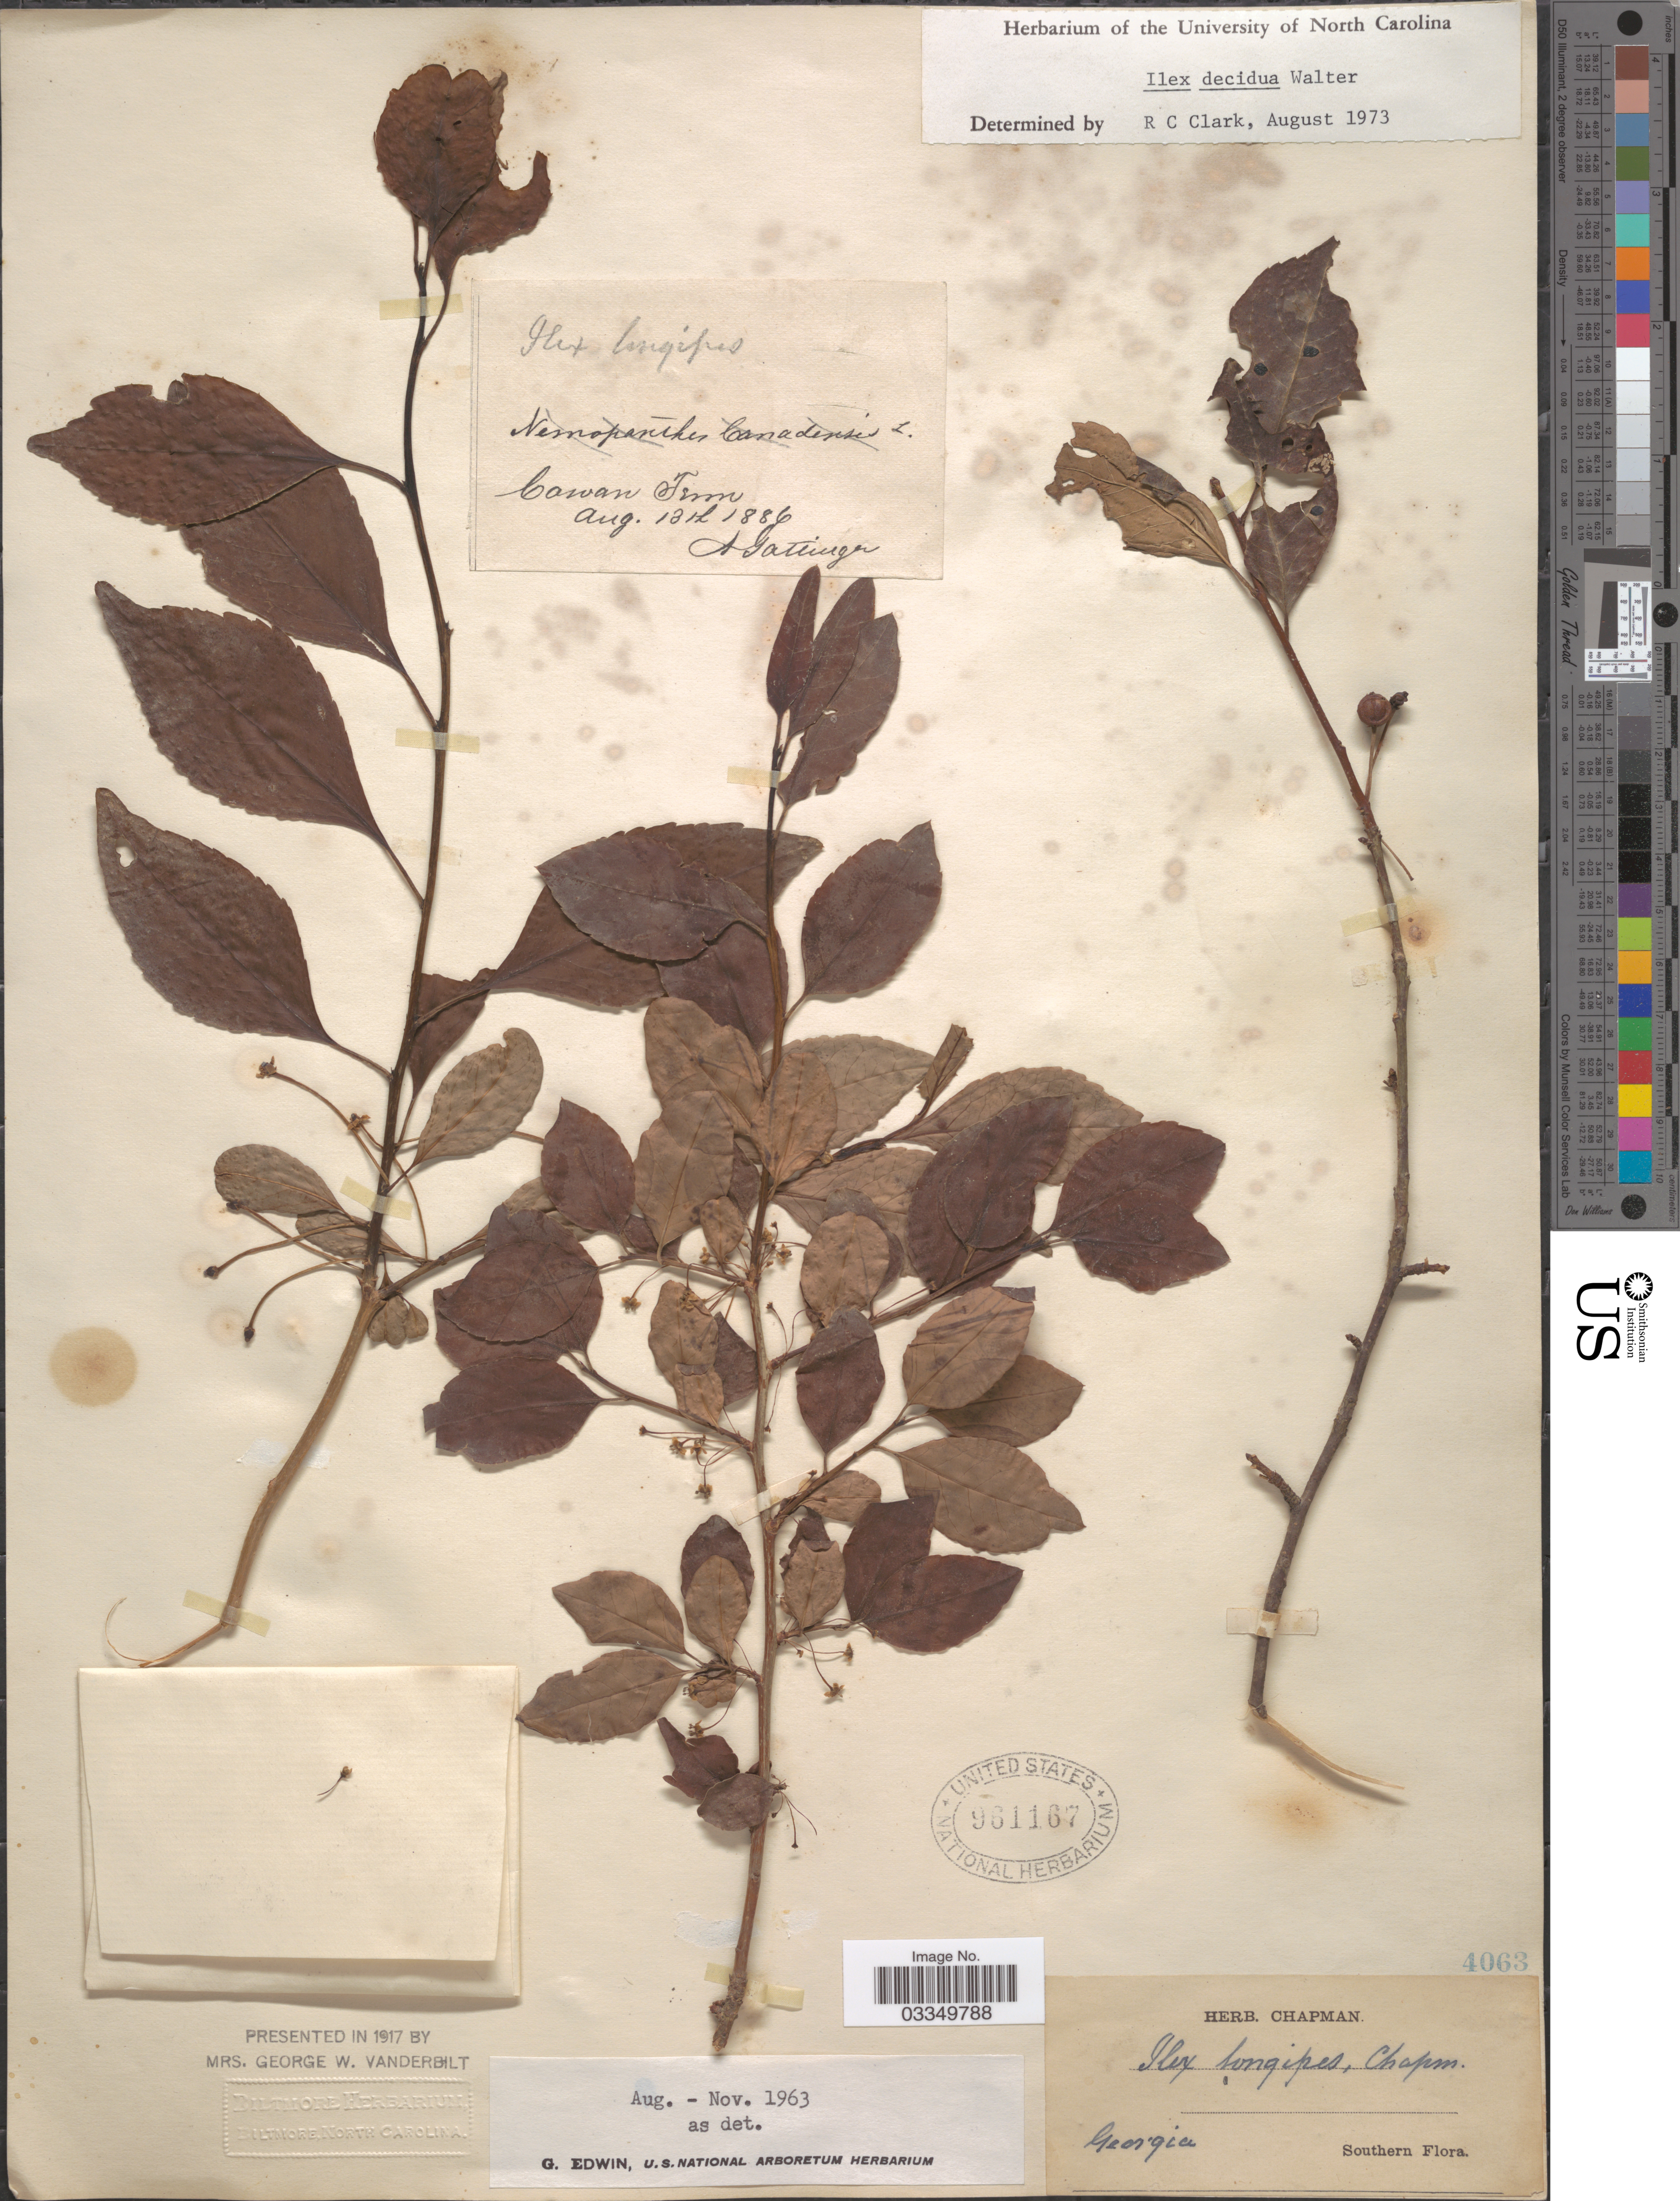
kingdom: Plantae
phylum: Tracheophyta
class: Magnoliopsida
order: Aquifoliales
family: Aquifoliaceae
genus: Ilex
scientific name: Ilex decidua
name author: Walter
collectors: A. Gattinger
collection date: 1886-08-13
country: United States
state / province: Tennessee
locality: Cowan.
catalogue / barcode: US 961167